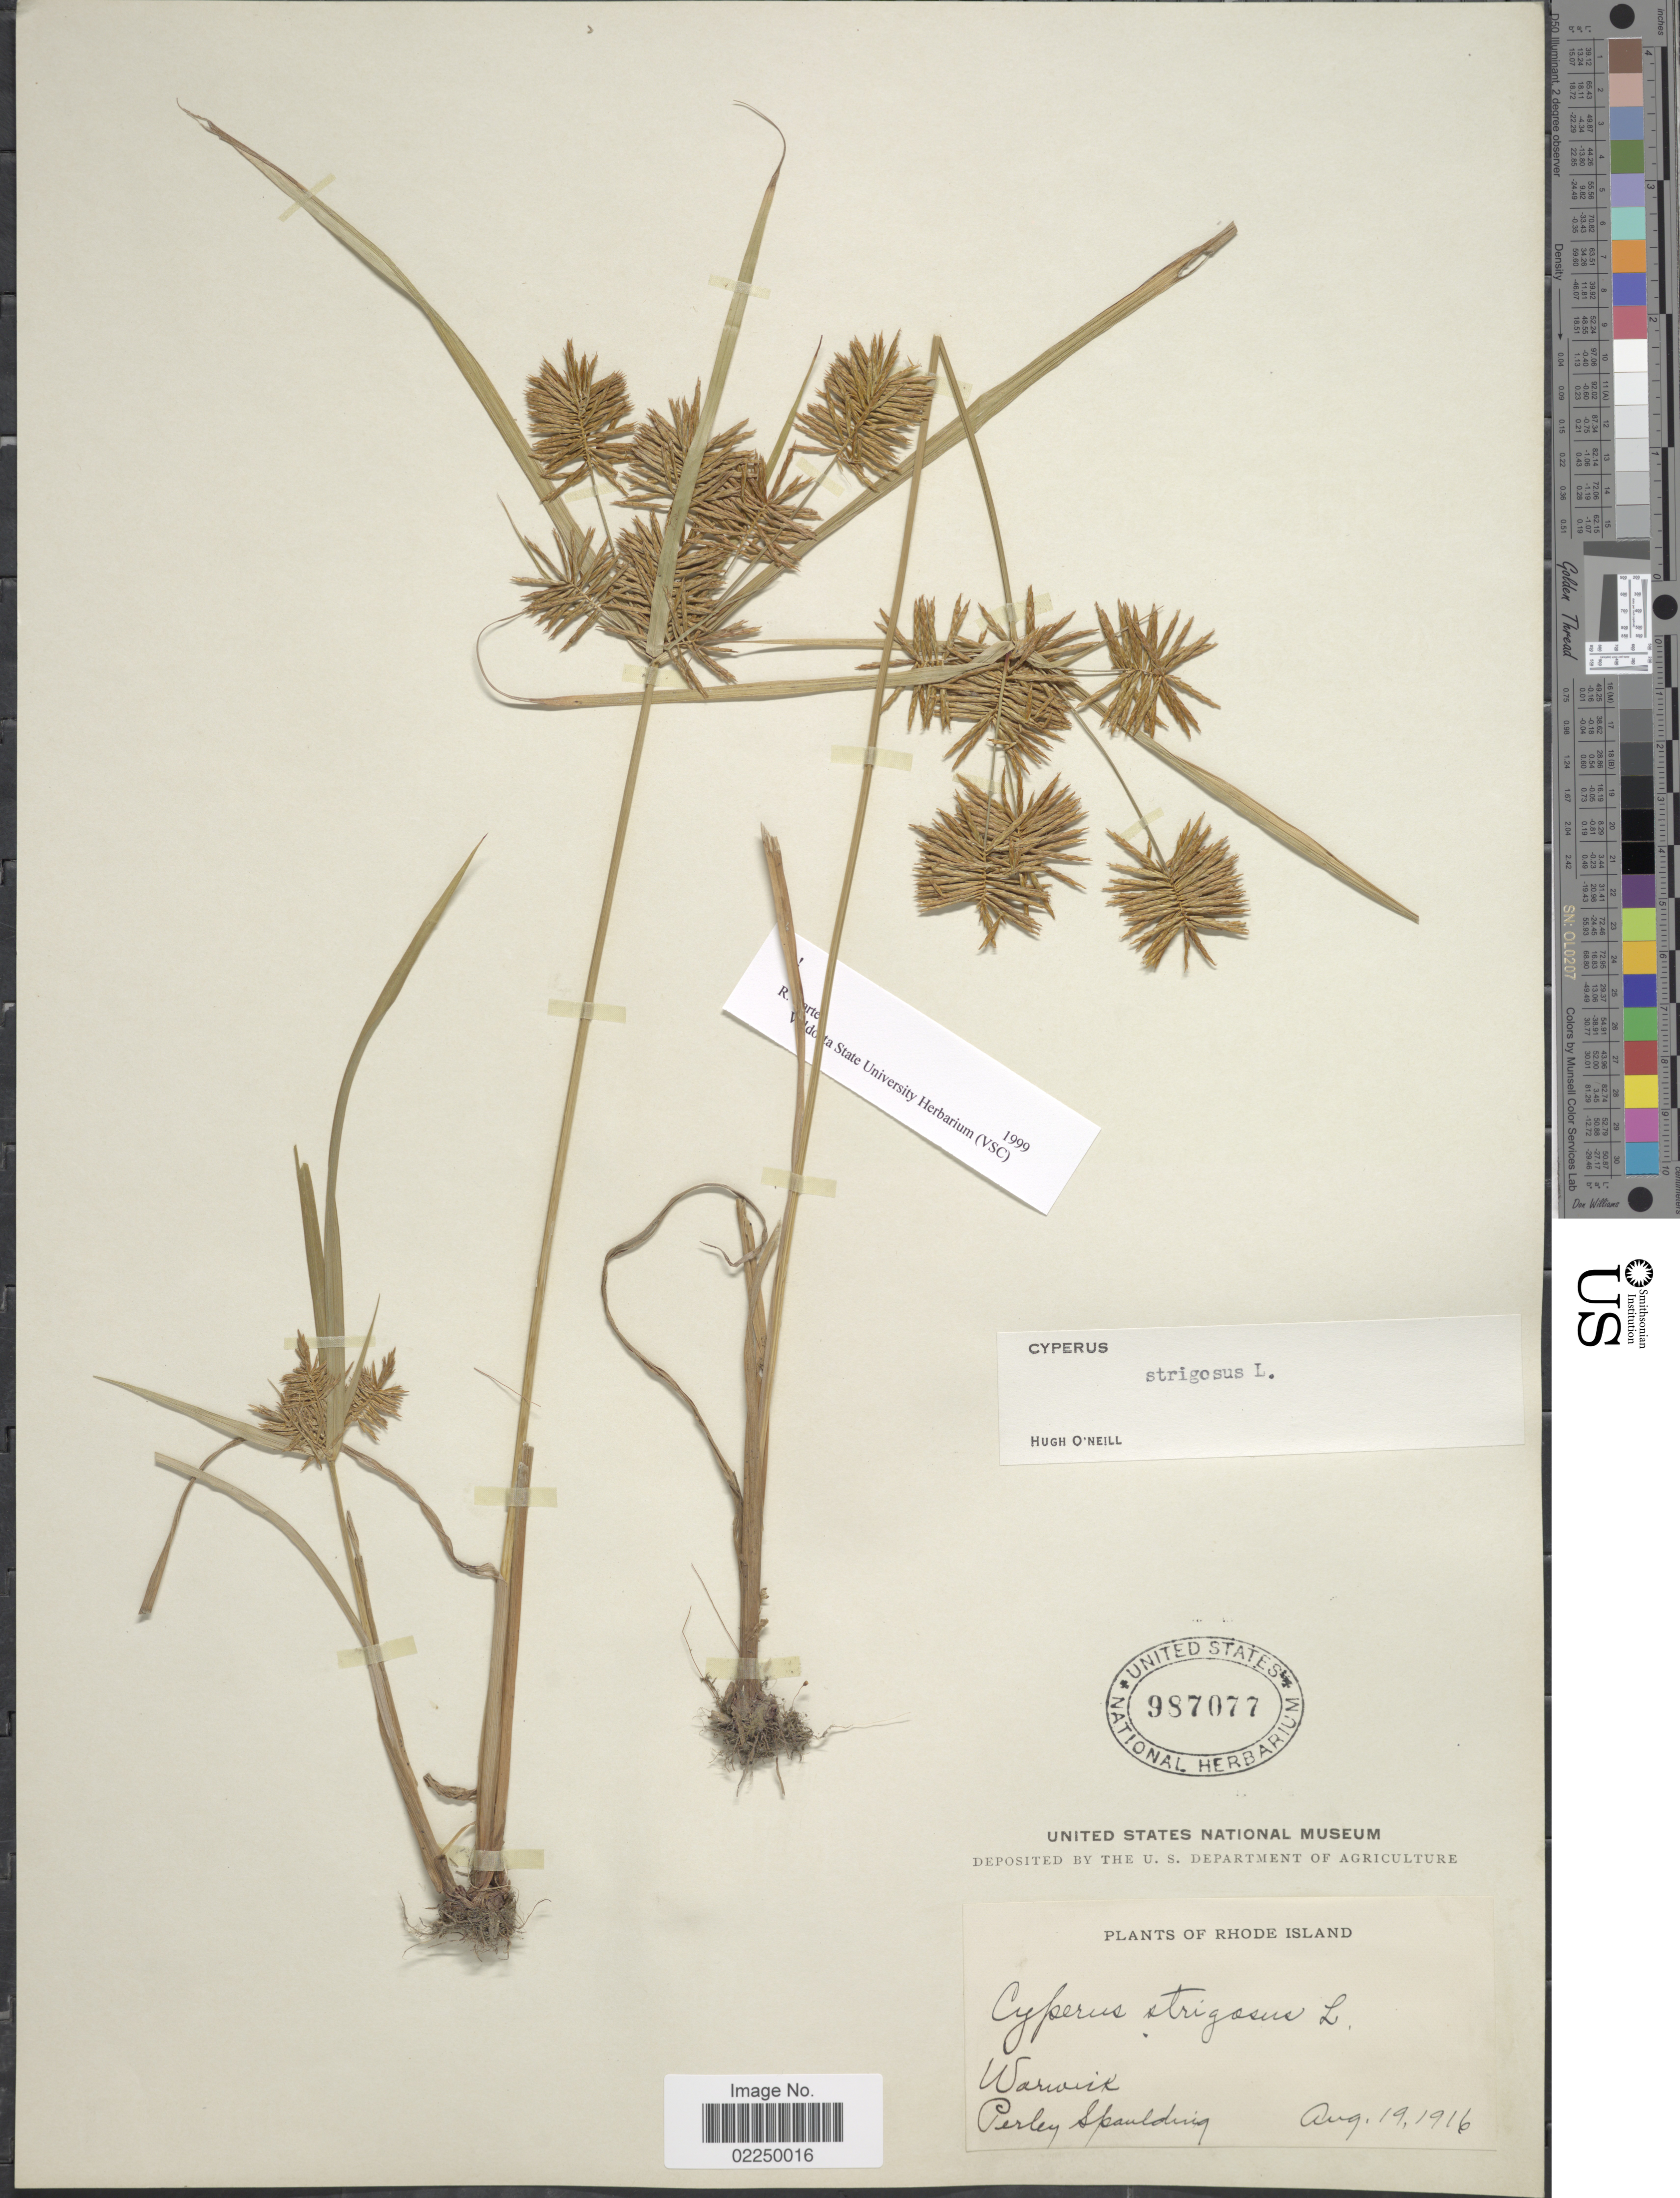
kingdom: Plantae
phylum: Tracheophyta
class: Liliopsida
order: Poales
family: Cyperaceae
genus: Cyperus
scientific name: Cyperus strigosus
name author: L.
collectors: P. Spaulding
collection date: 1916-08-19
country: United States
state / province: Rhode Island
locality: Warwik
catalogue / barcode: US 987077